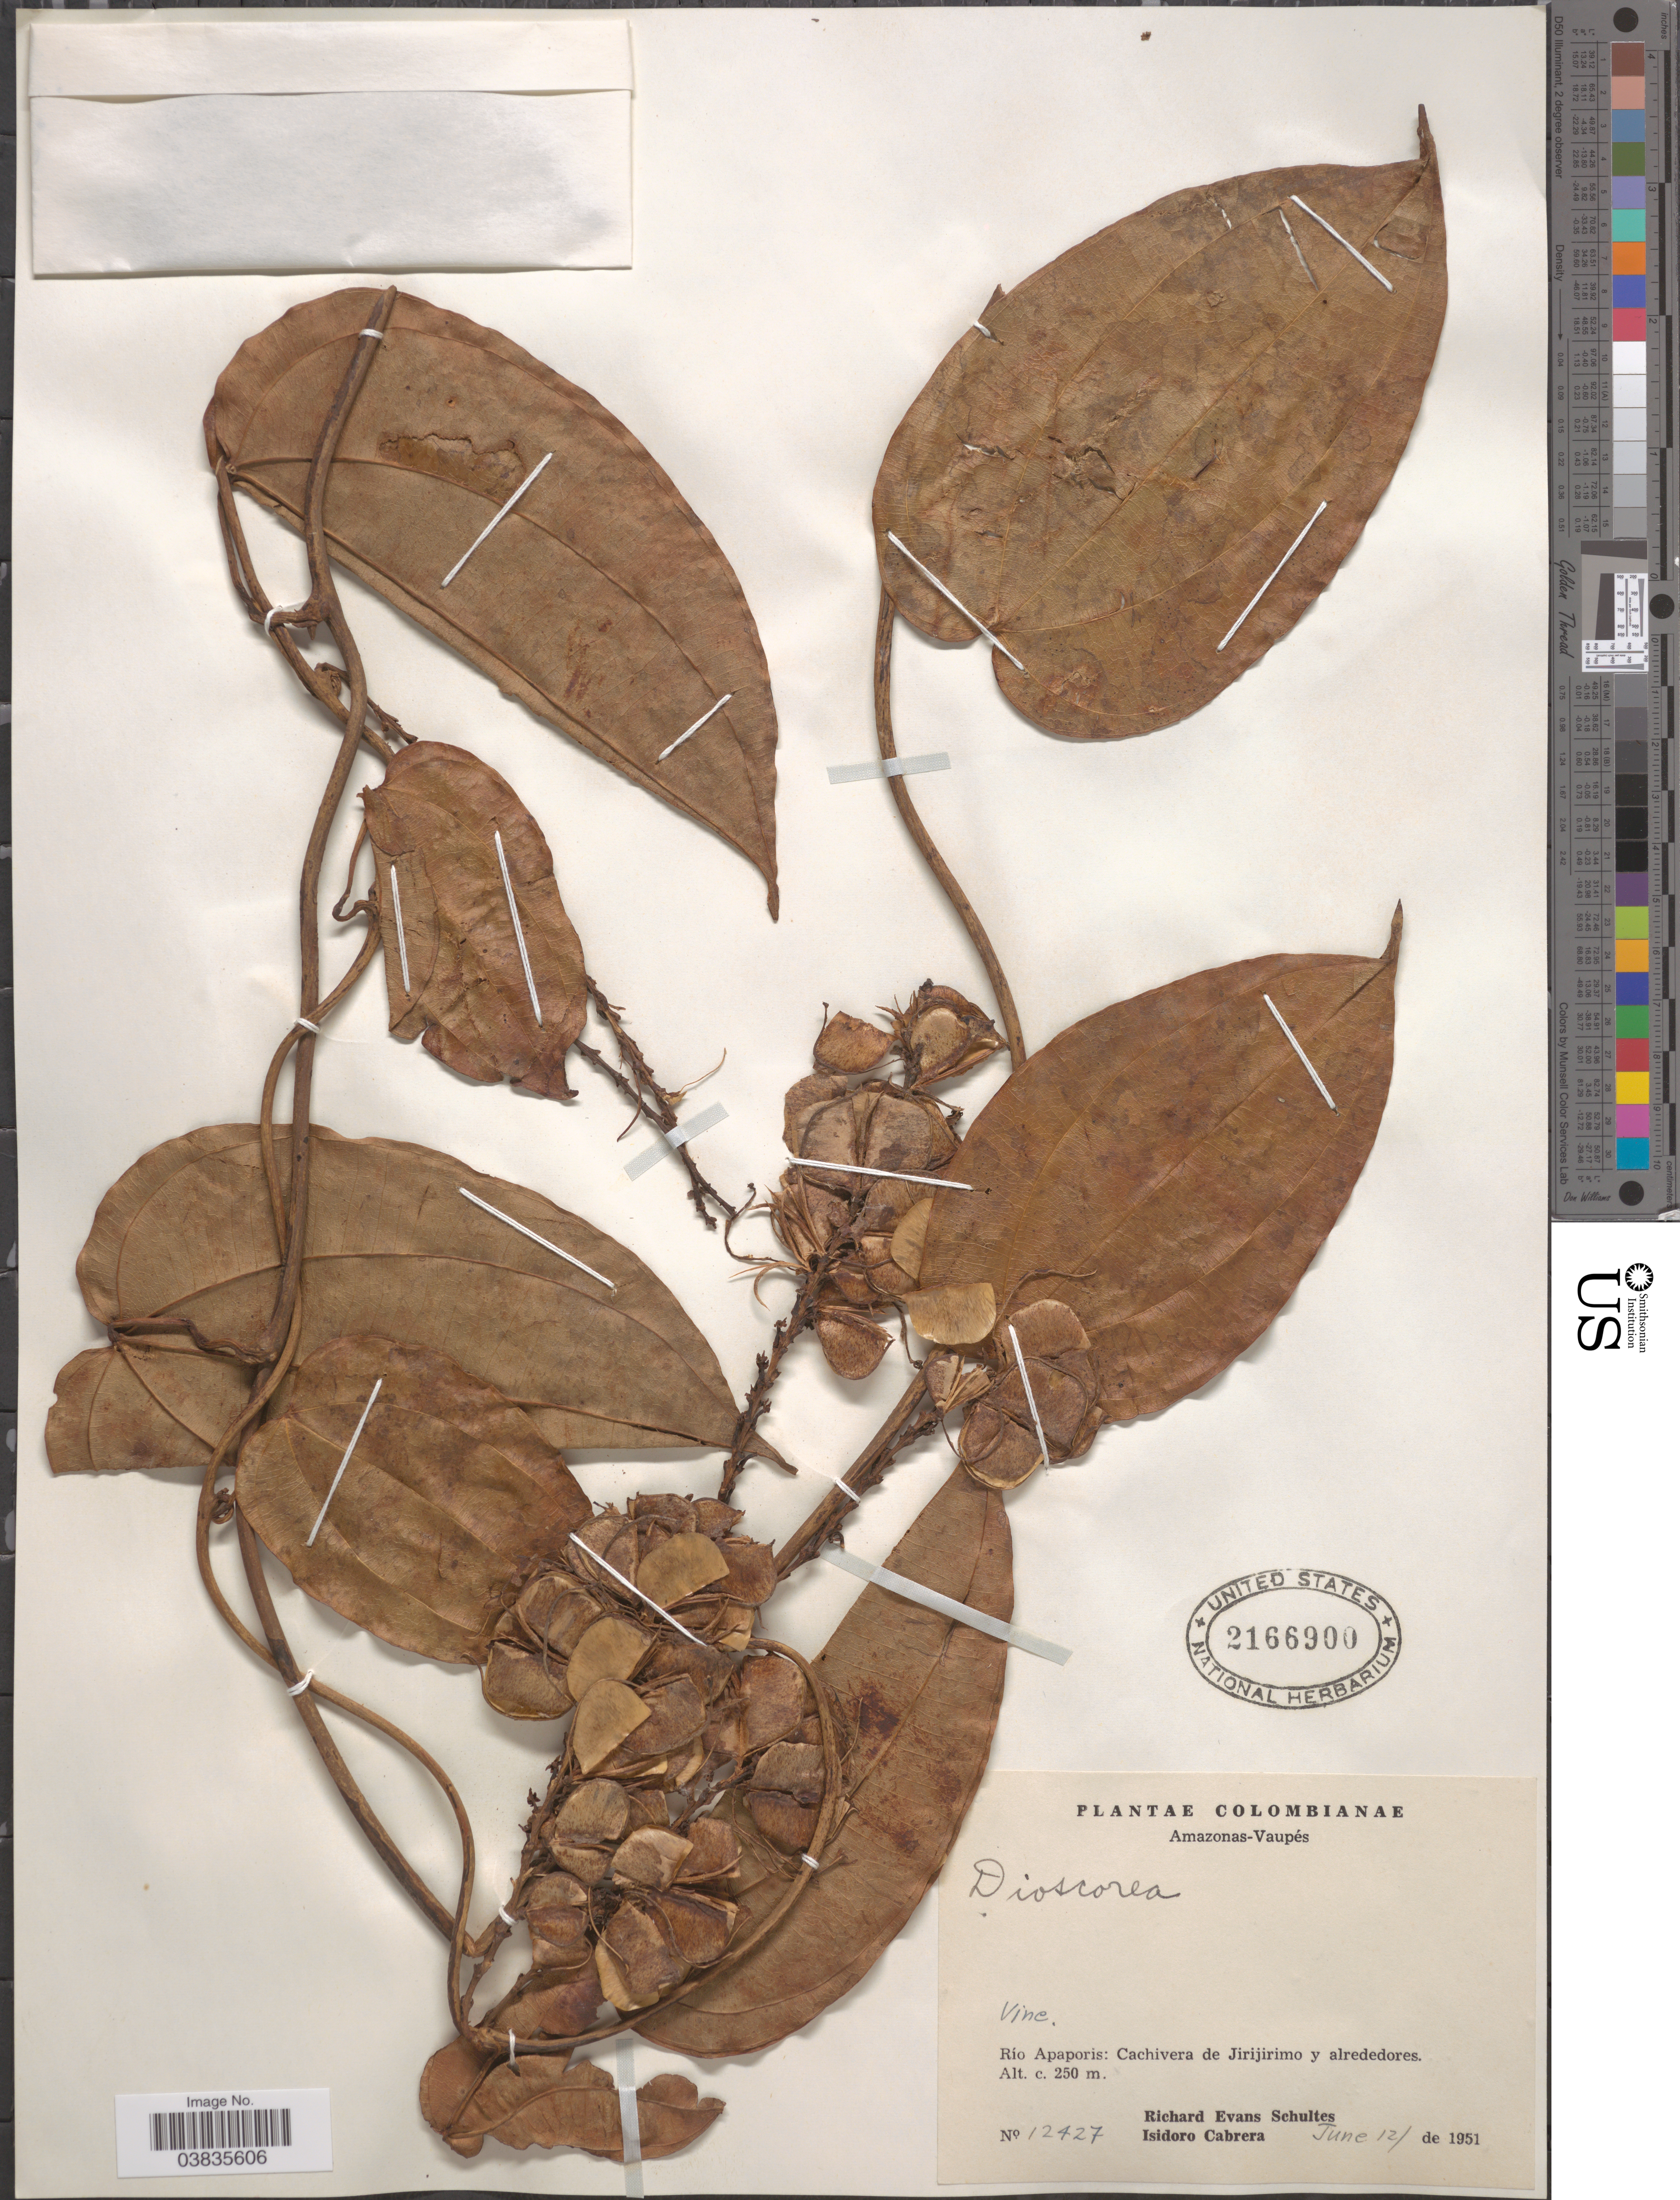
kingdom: Plantae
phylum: Tracheophyta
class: Liliopsida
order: Dioscoreales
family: Dioscoreaceae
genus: Dioscorea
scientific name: Dioscorea sp.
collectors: R. E. Schultes & I. Cabrera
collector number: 12427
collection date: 1951-06-12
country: Colombia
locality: Amazonas-Vaupés. Río Apaporis: Cachivera de Jirijirimo y alrededores.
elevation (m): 250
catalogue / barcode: US 2166900